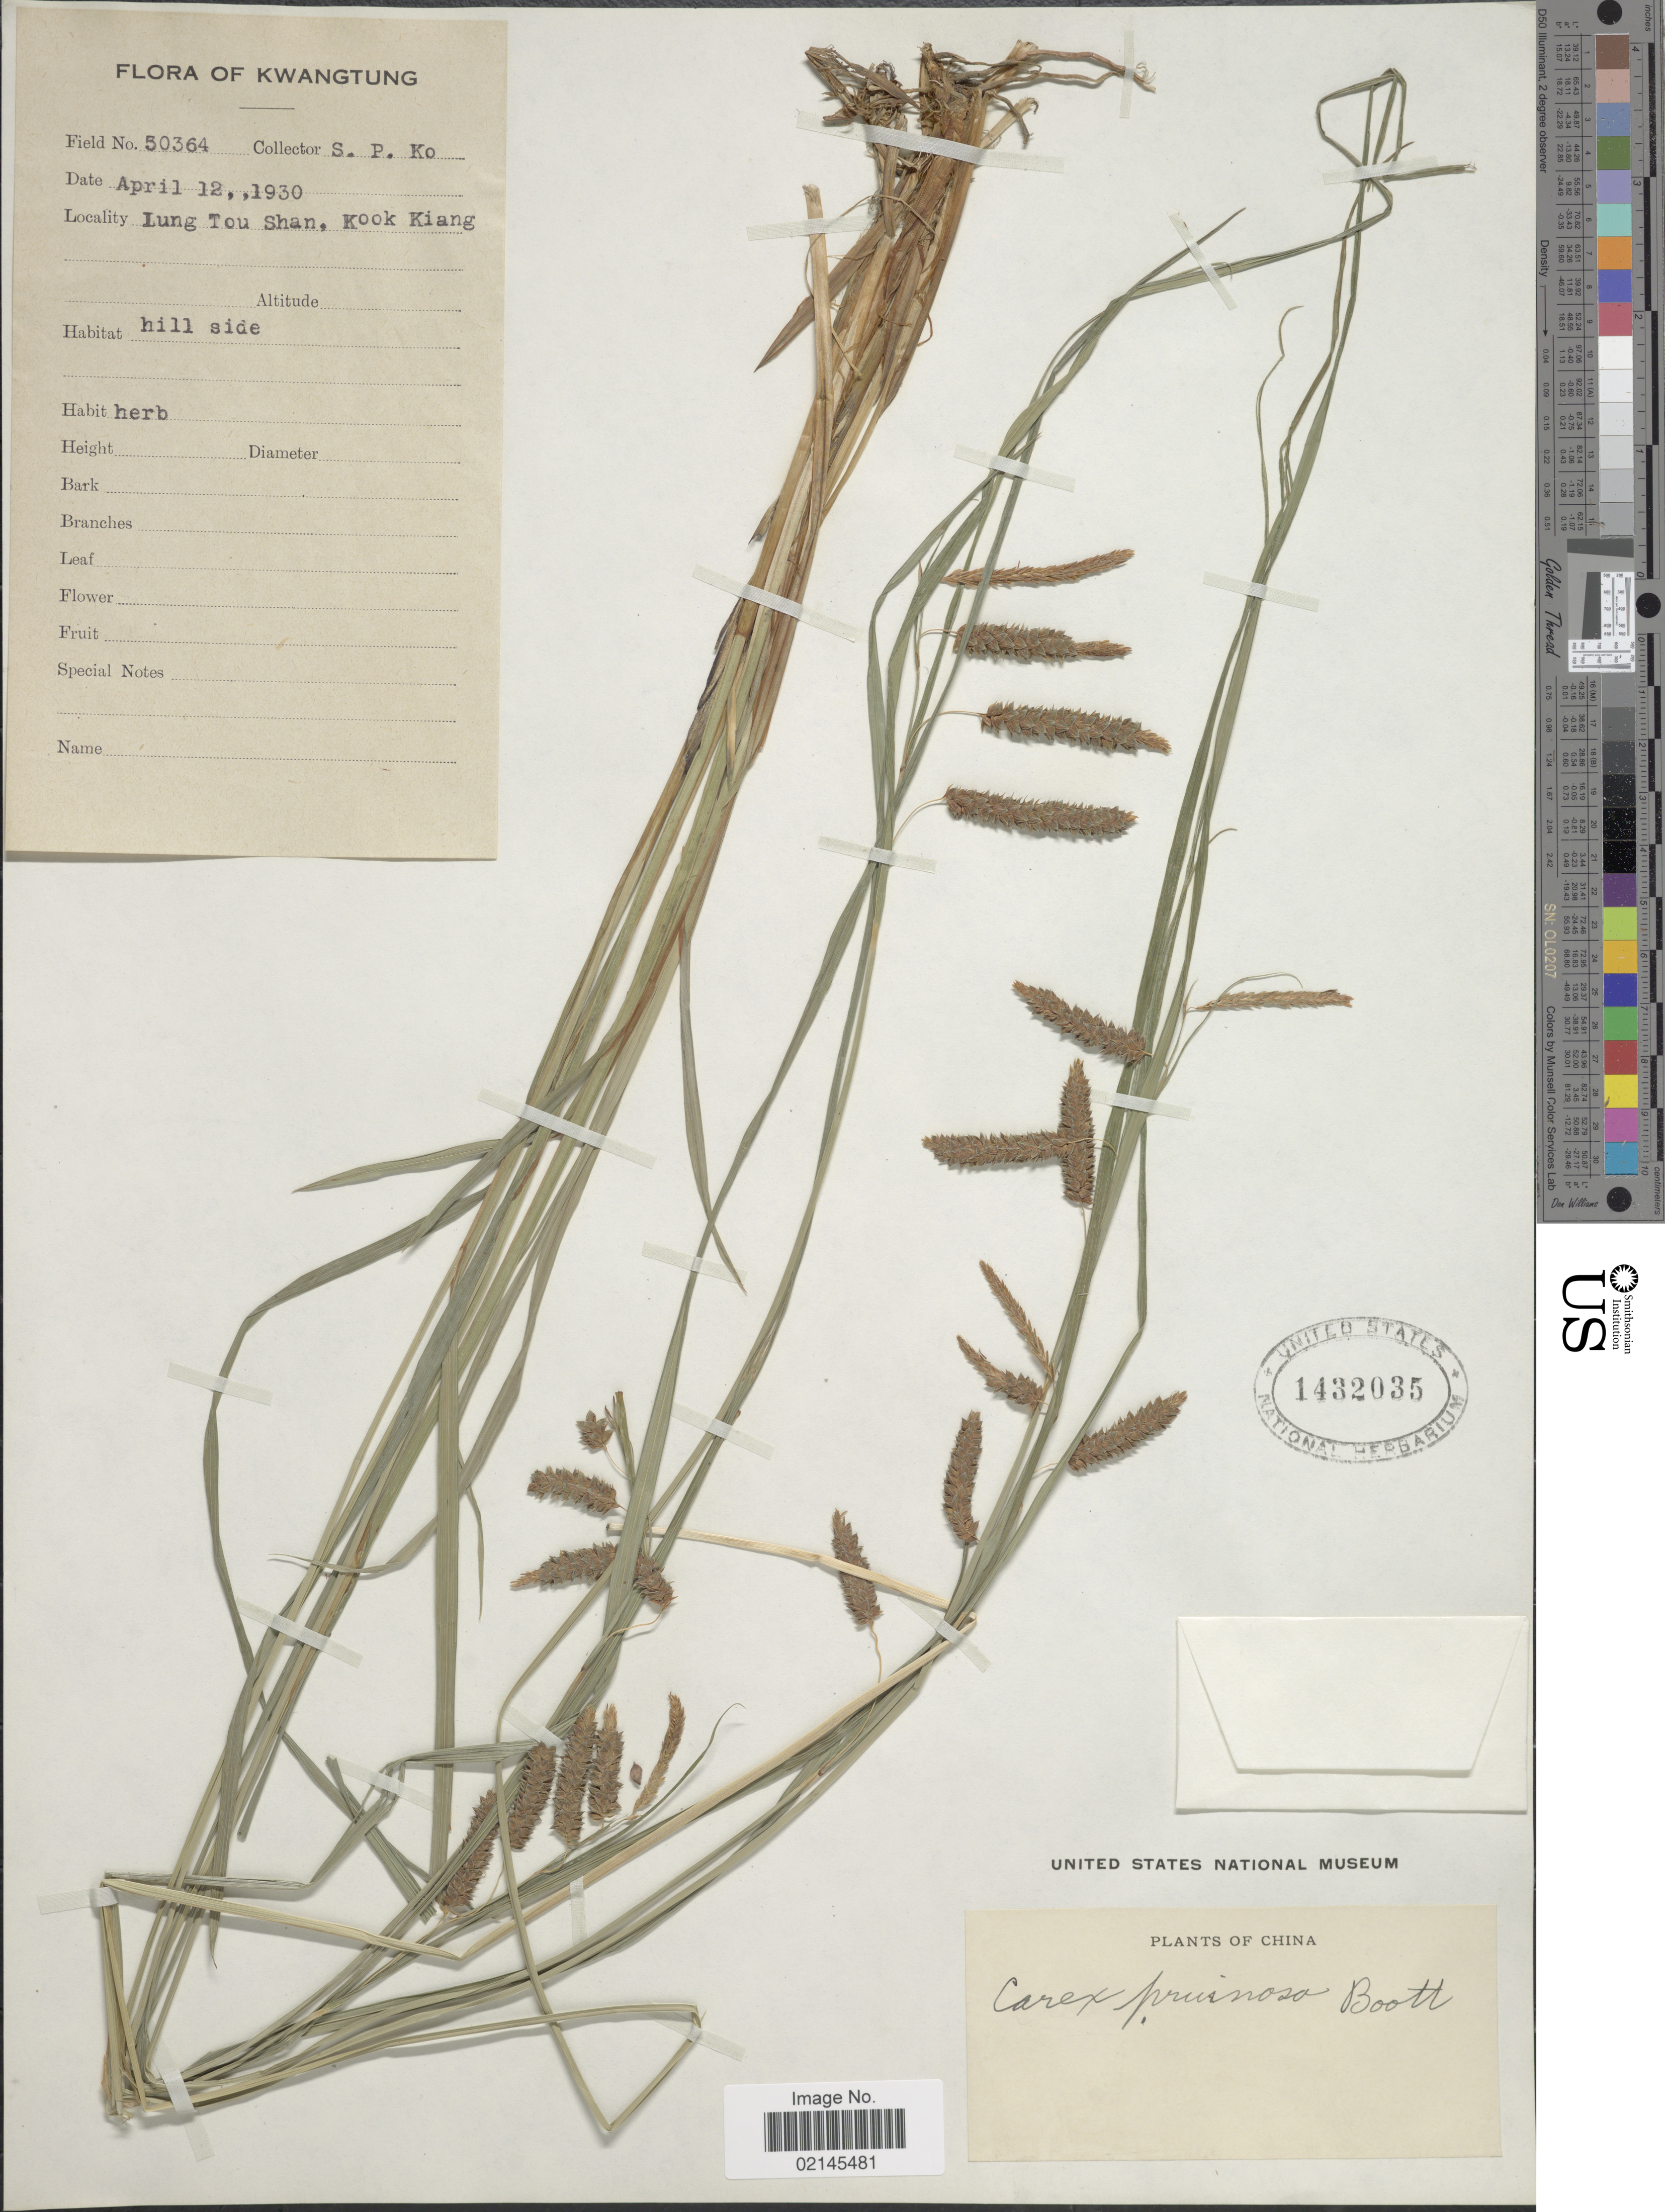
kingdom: Plantae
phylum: Tracheophyta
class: Liliopsida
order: Poales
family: Cyperaceae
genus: Carex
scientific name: Carex pruinosa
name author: Boott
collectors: S. P. Ko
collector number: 50364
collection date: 1930-04-12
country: China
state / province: Guangdong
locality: Kwangtung, Lung Tou Shan, Kook Kiang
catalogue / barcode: US 1432035